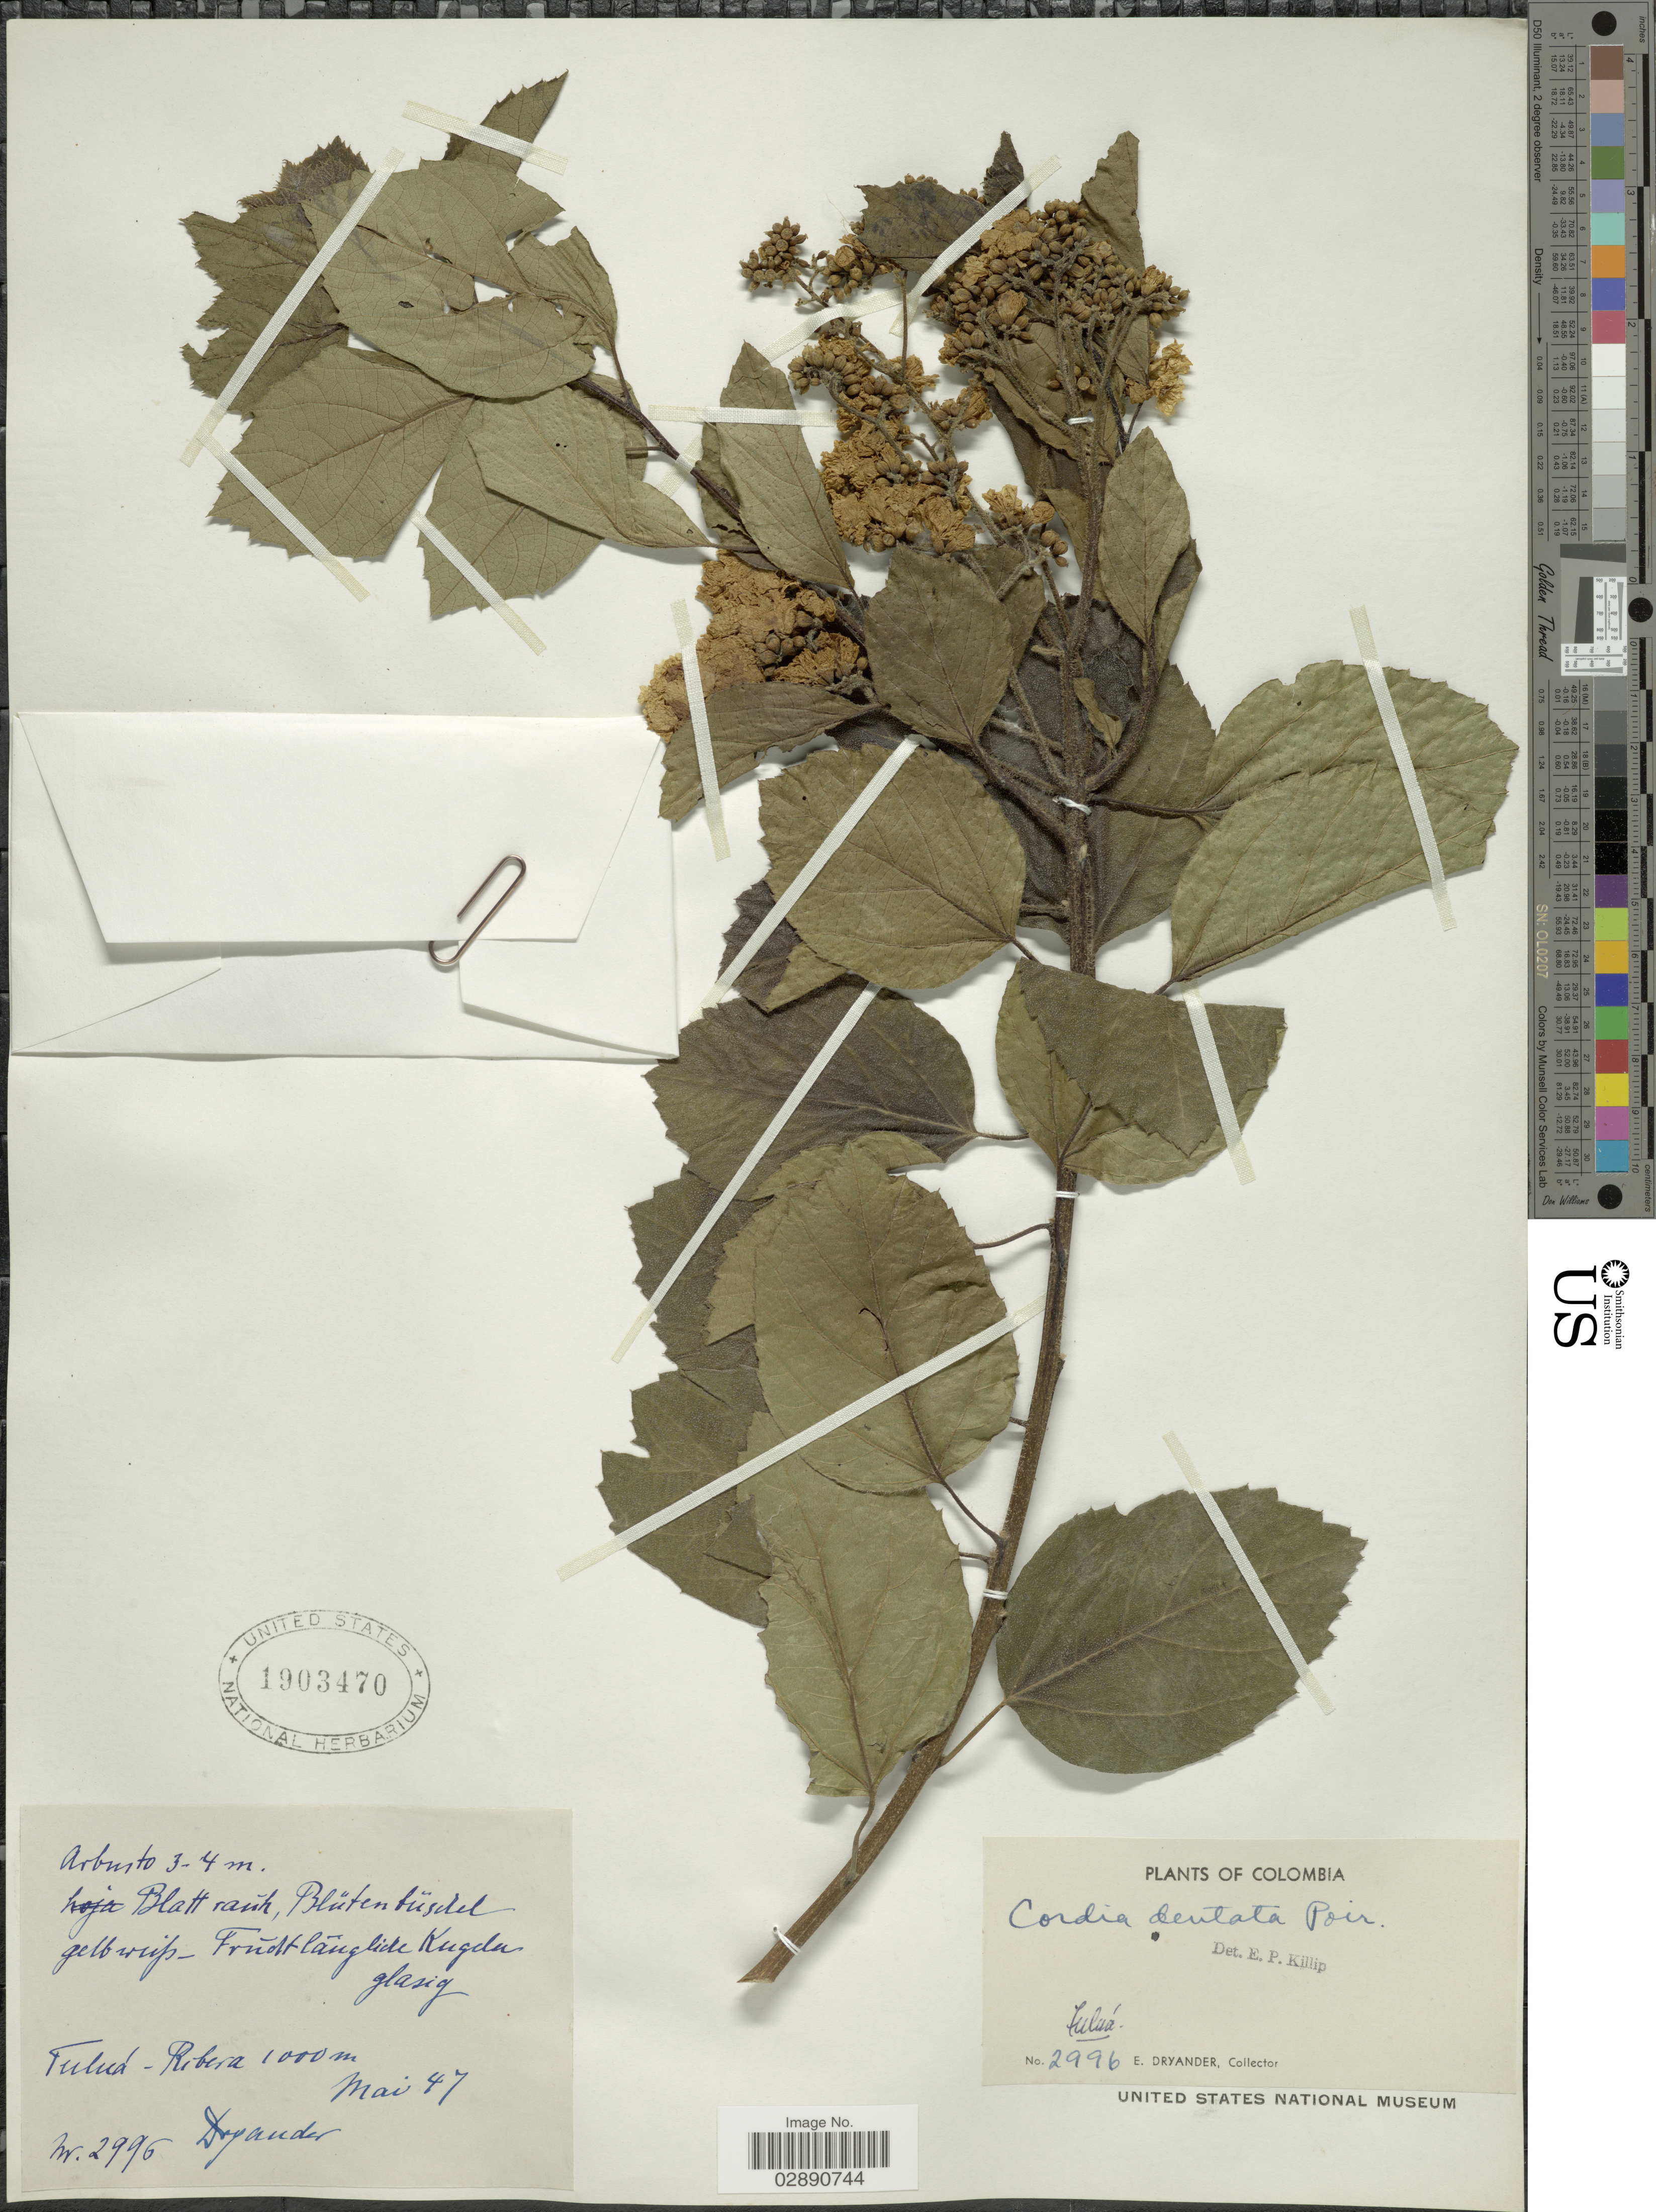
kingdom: Plantae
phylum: Tracheophyta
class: Magnoliopsida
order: Boraginales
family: Cordiaceae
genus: Cordia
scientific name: Cordia dentata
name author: Poir.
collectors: E. Dryander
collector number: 2996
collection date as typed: Transcribed d/m/y: /5/47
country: Colombia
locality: Tuluá - Ribera.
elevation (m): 1000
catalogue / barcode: US 1903470